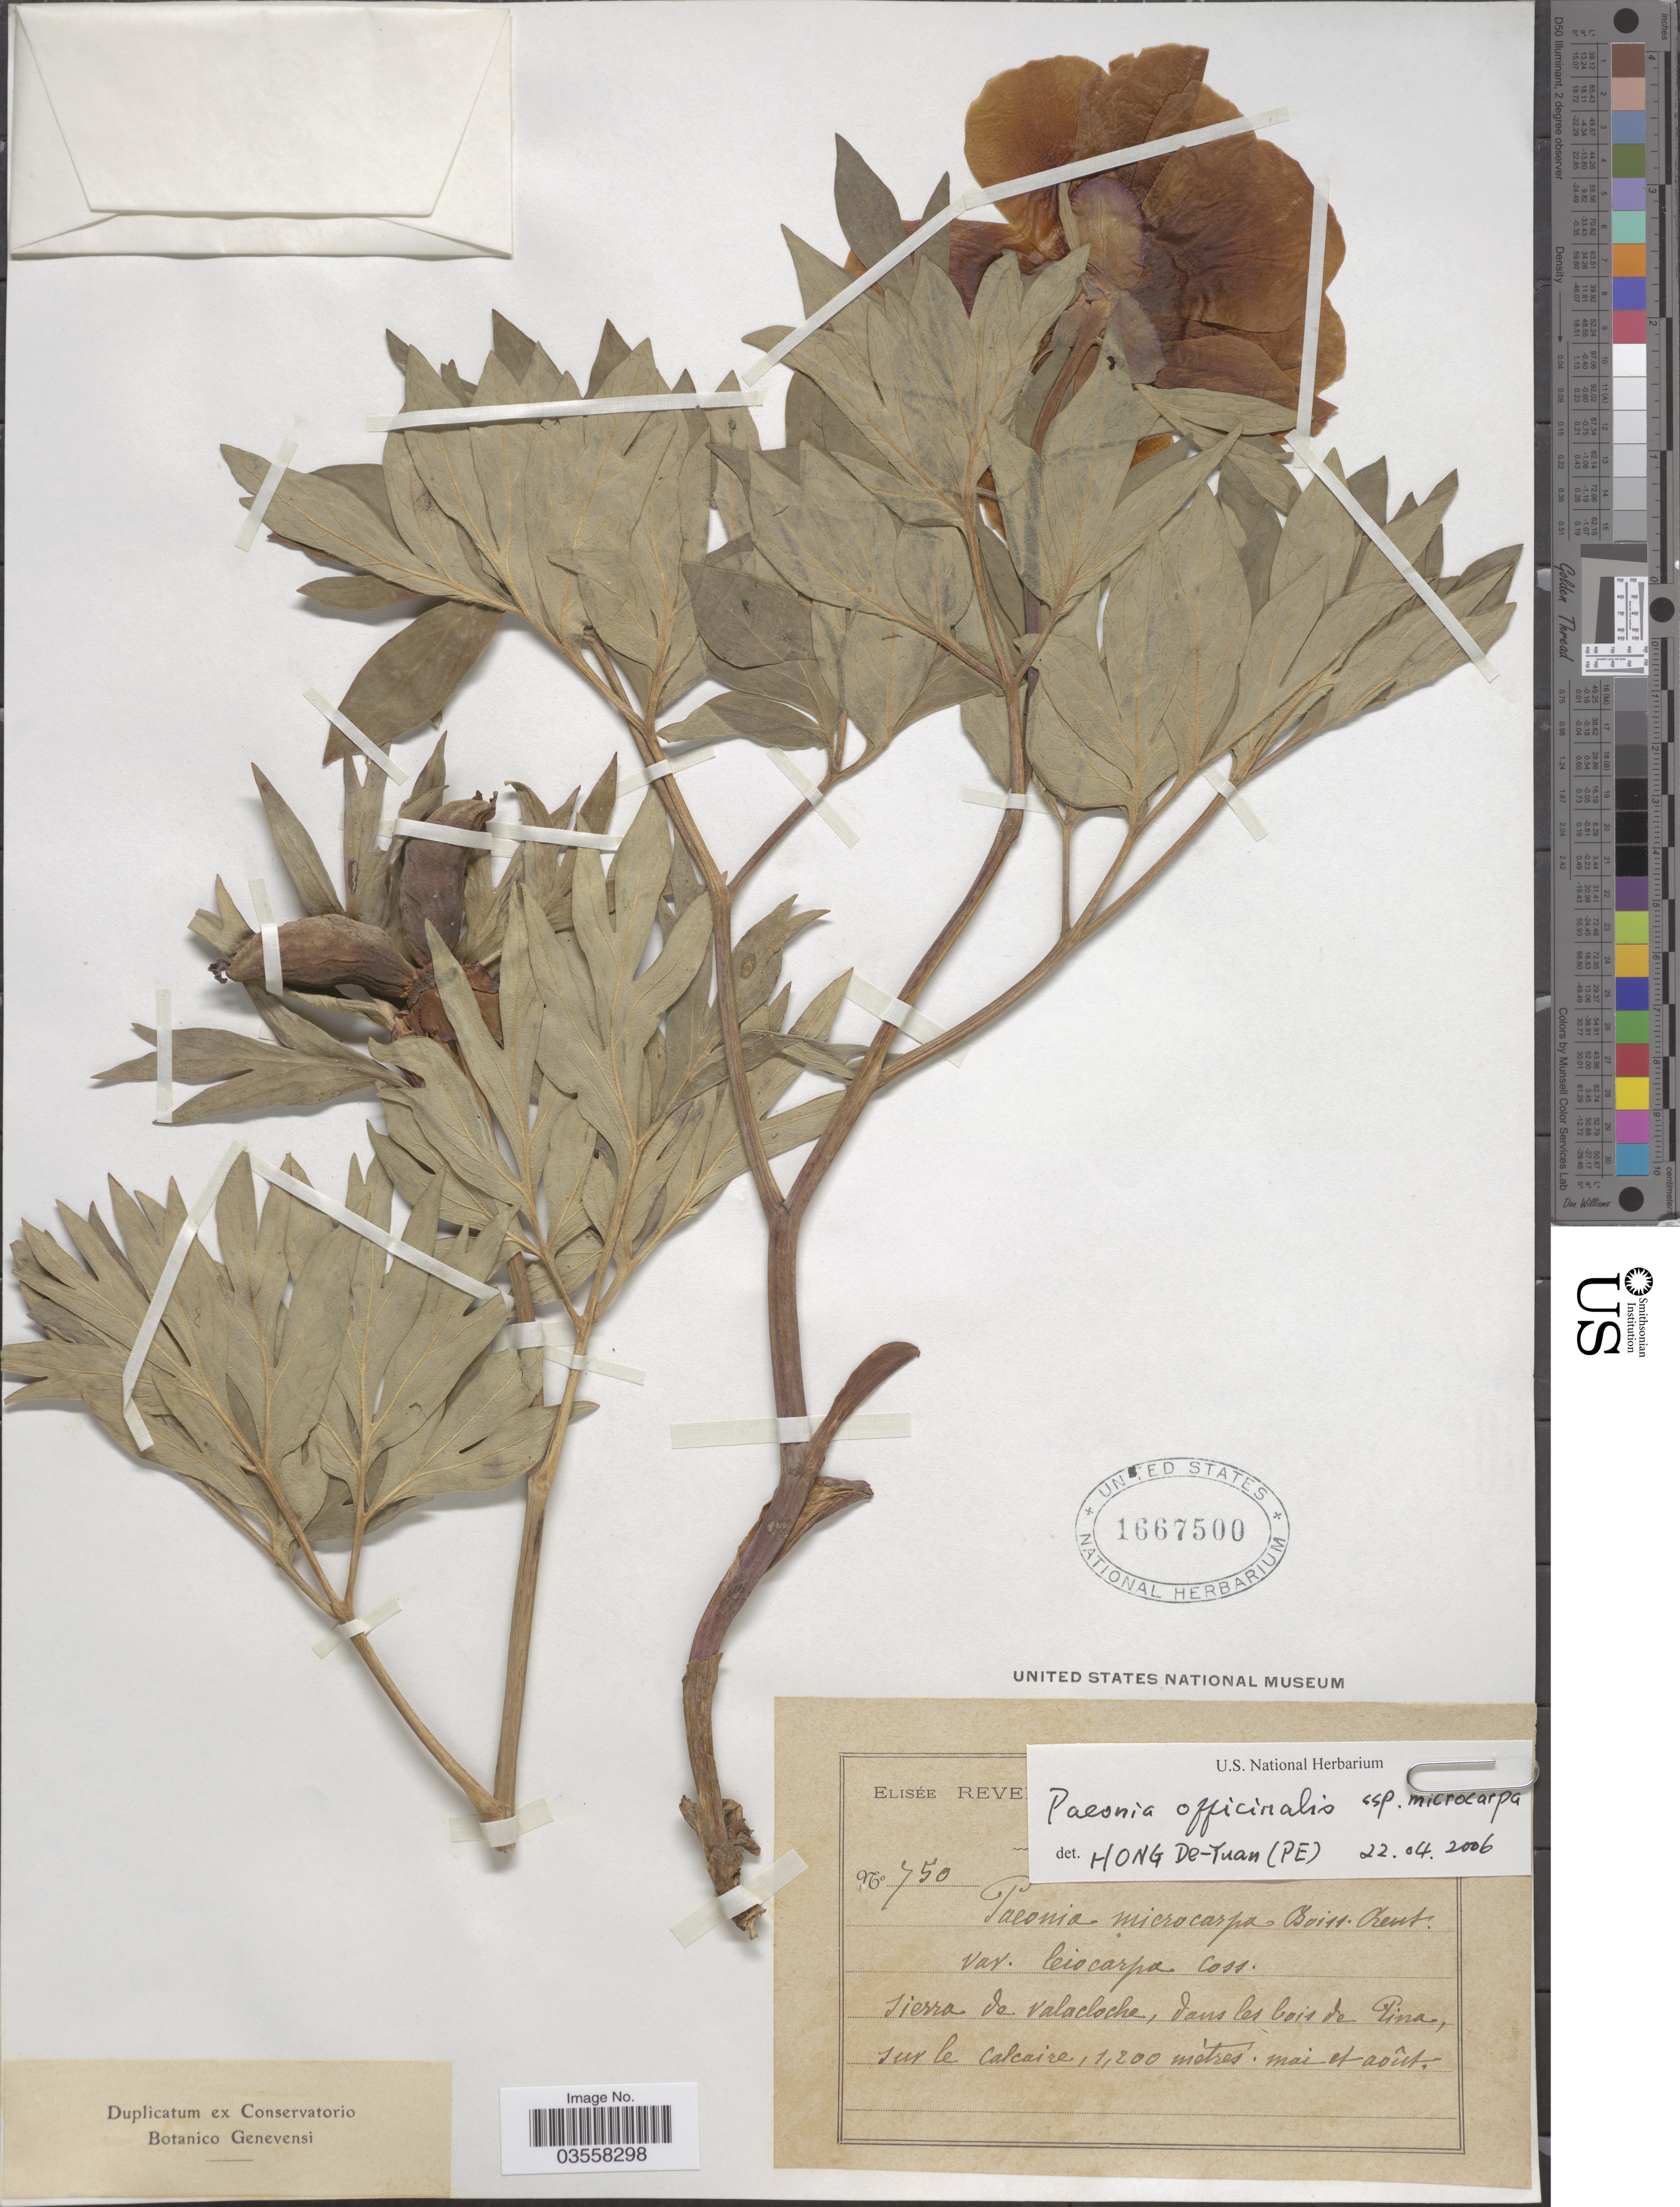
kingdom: Plantae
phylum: Tracheophyta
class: Magnoliopsida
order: Saxifragales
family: Paeoniaceae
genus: Paeonia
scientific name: Paeonia officinalis subsp. microcarpa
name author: (Boiss. & Reut.) Nyman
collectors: E. Reverchon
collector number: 750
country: Spain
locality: Sierra de valacloche, dans les bois de Pina, sur le calcaire.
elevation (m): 1200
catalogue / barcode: US 1667500